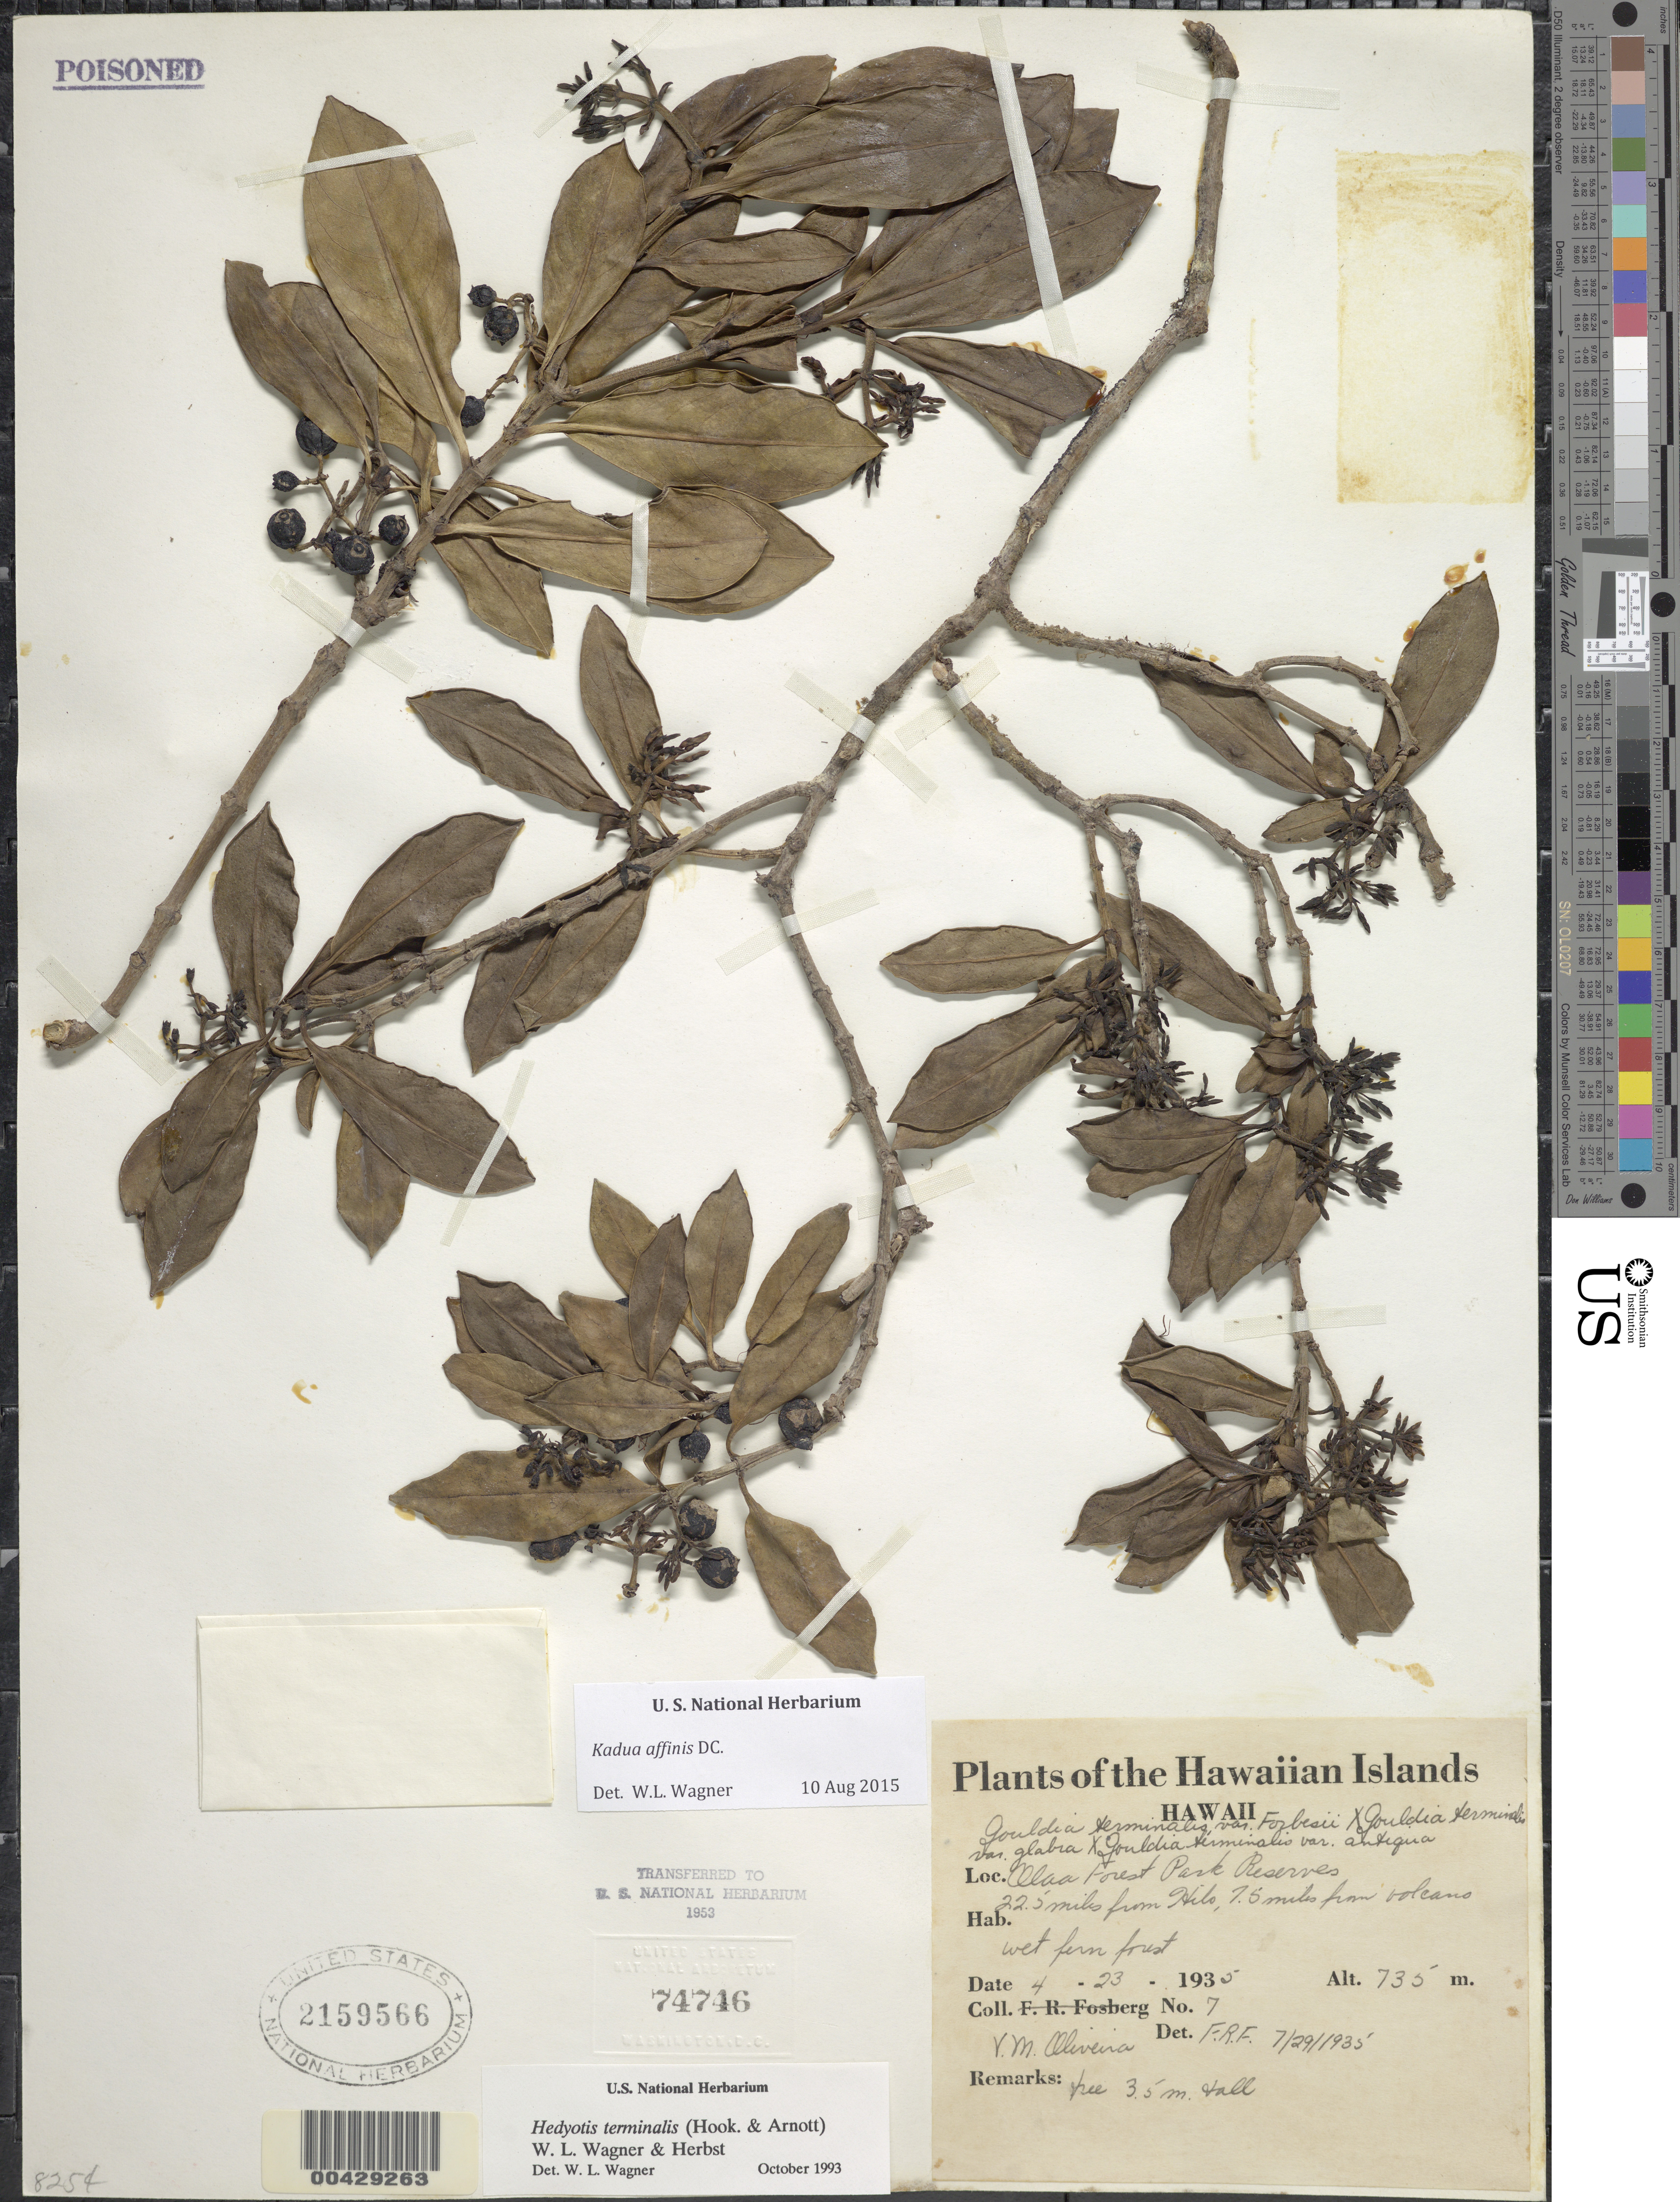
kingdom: Plantae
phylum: Tracheophyta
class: Magnoliopsida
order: Gentianales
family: Rubiaceae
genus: Kadua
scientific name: Kadua affinis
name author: DC.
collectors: V. Oliveira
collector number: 7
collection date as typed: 23 Apr 1935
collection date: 1935-04-23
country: United States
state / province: Hawaii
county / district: Hawaii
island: Hawaii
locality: Olaa Forest Park Reserves, 22.5 miles from Hilo, 7.5 miles from volcano.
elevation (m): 735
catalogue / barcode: US 2159566